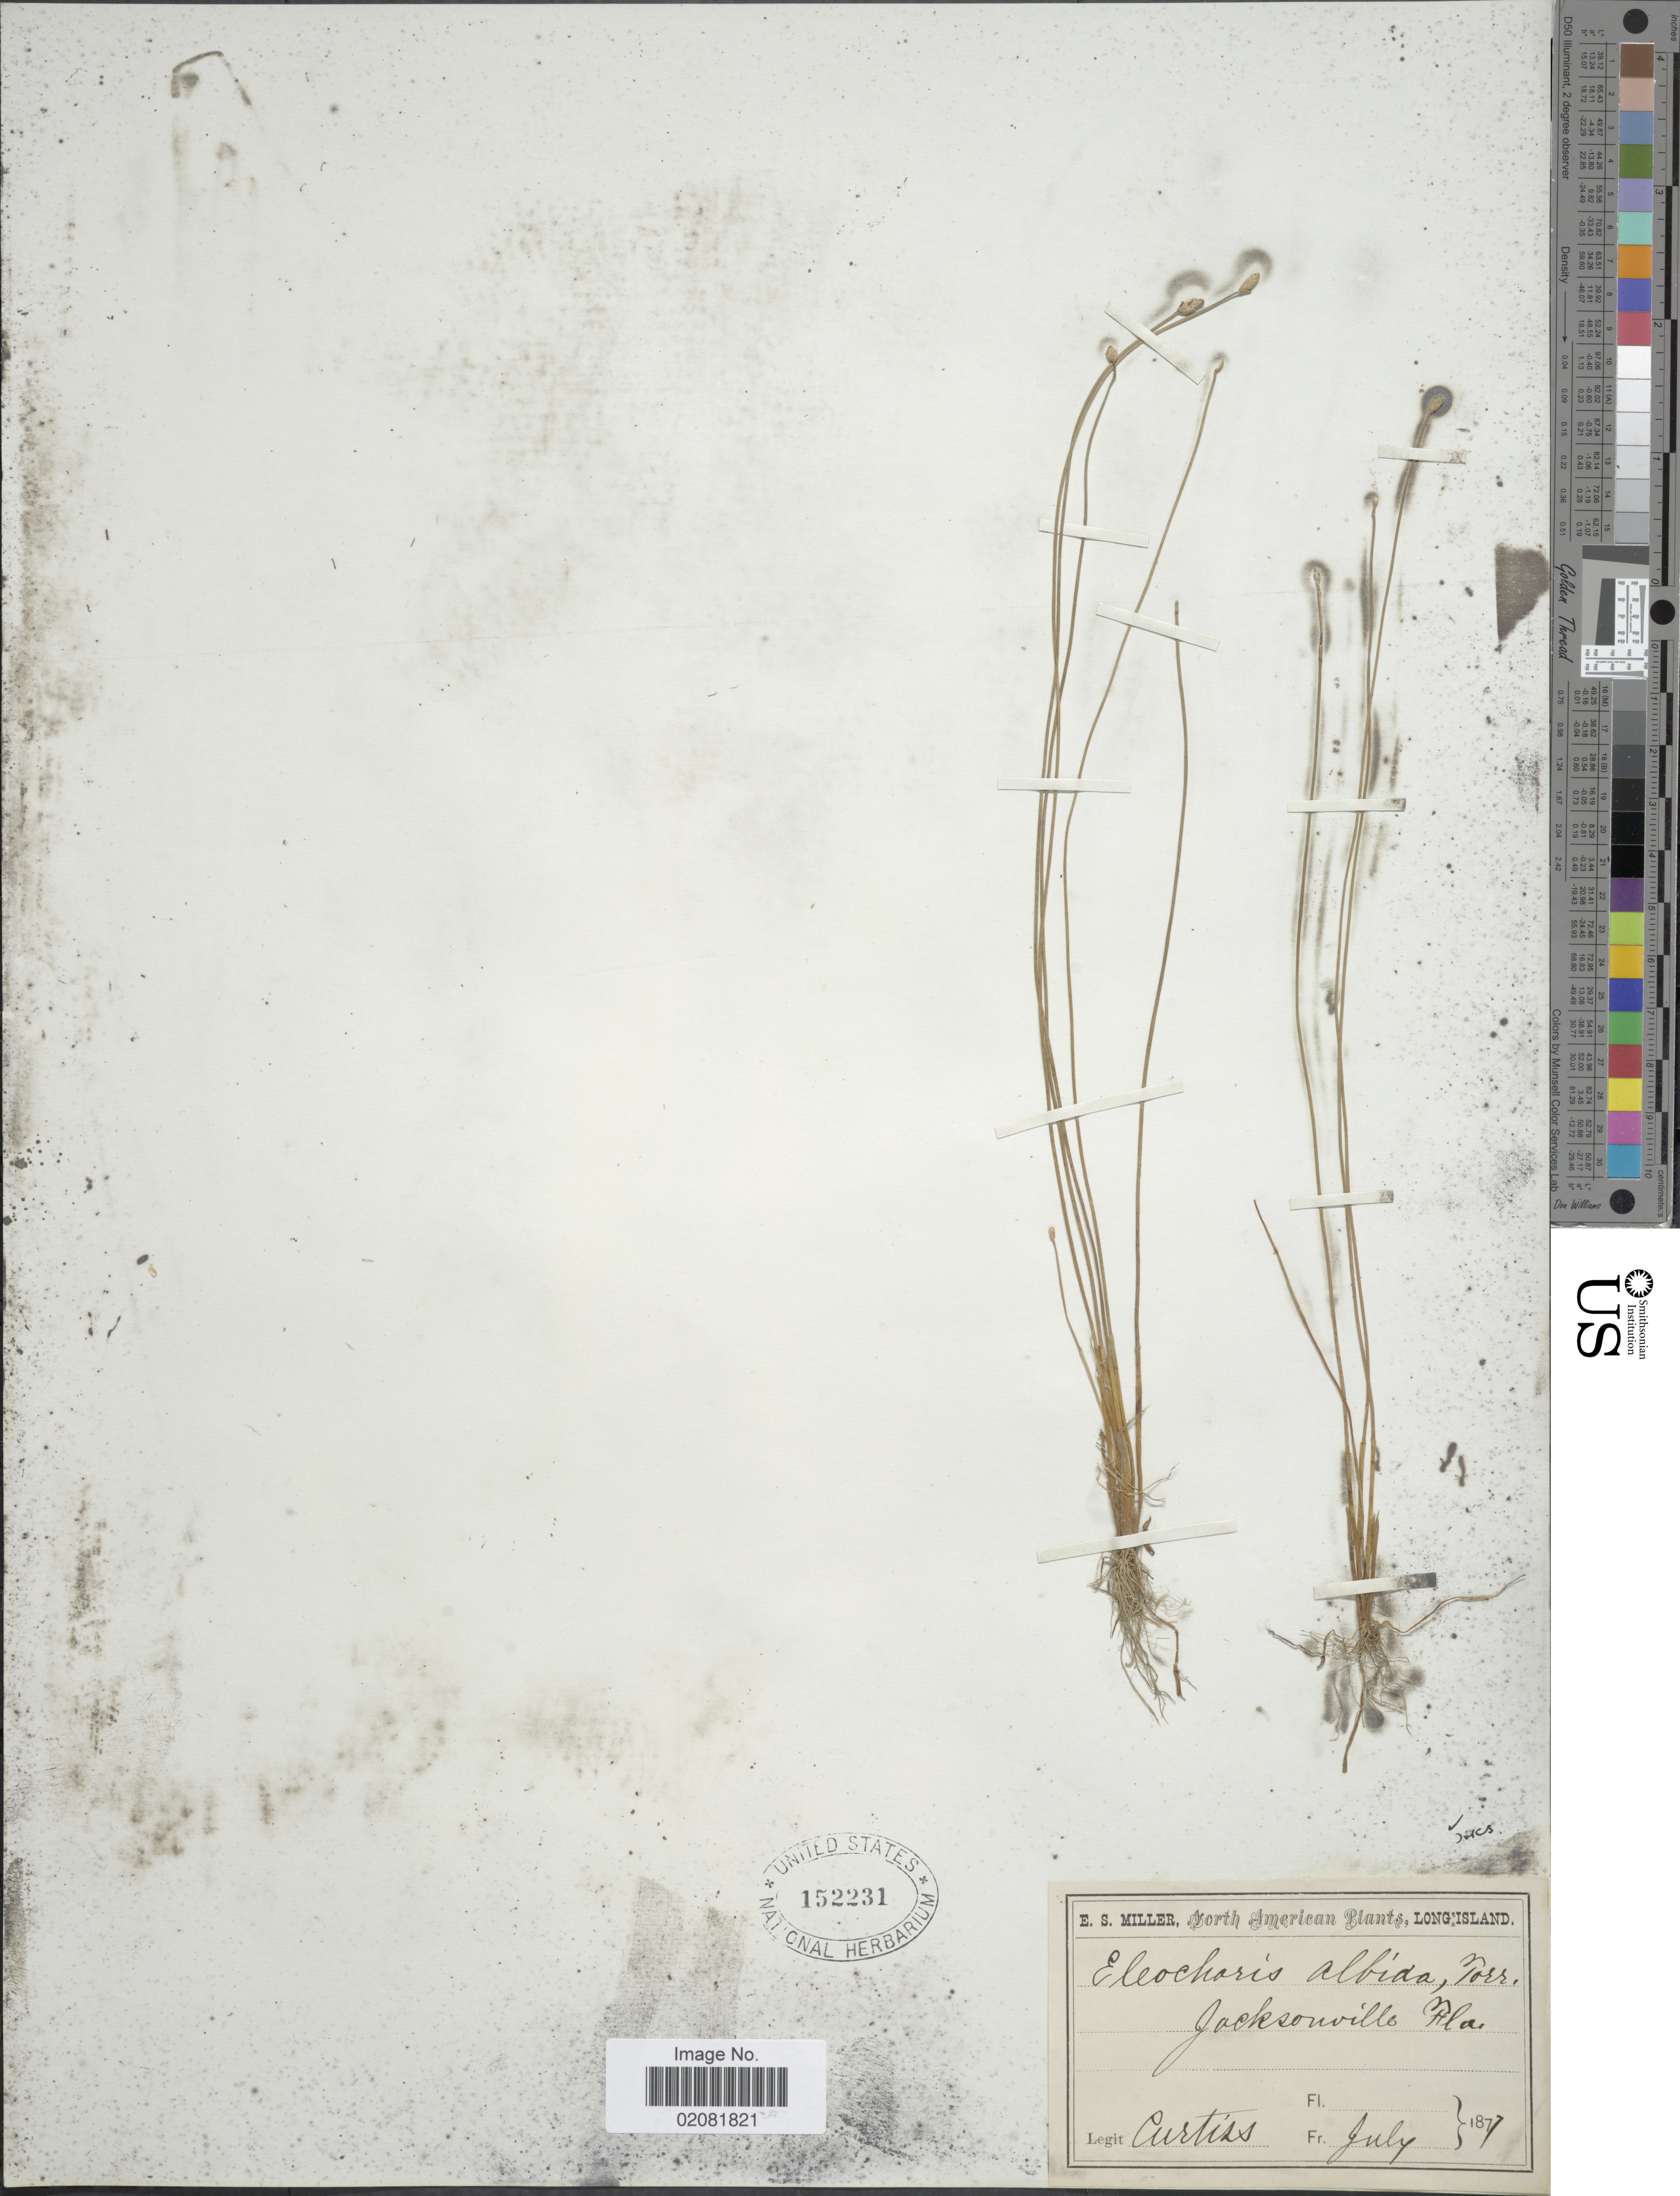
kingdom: Plantae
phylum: Tracheophyta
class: Liliopsida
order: Poales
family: Cyperaceae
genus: Eleocharis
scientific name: Eleocharis albida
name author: Torr.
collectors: -. Curtiss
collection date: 1877-07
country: United States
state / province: Florida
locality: Jacksonville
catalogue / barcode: US 152231